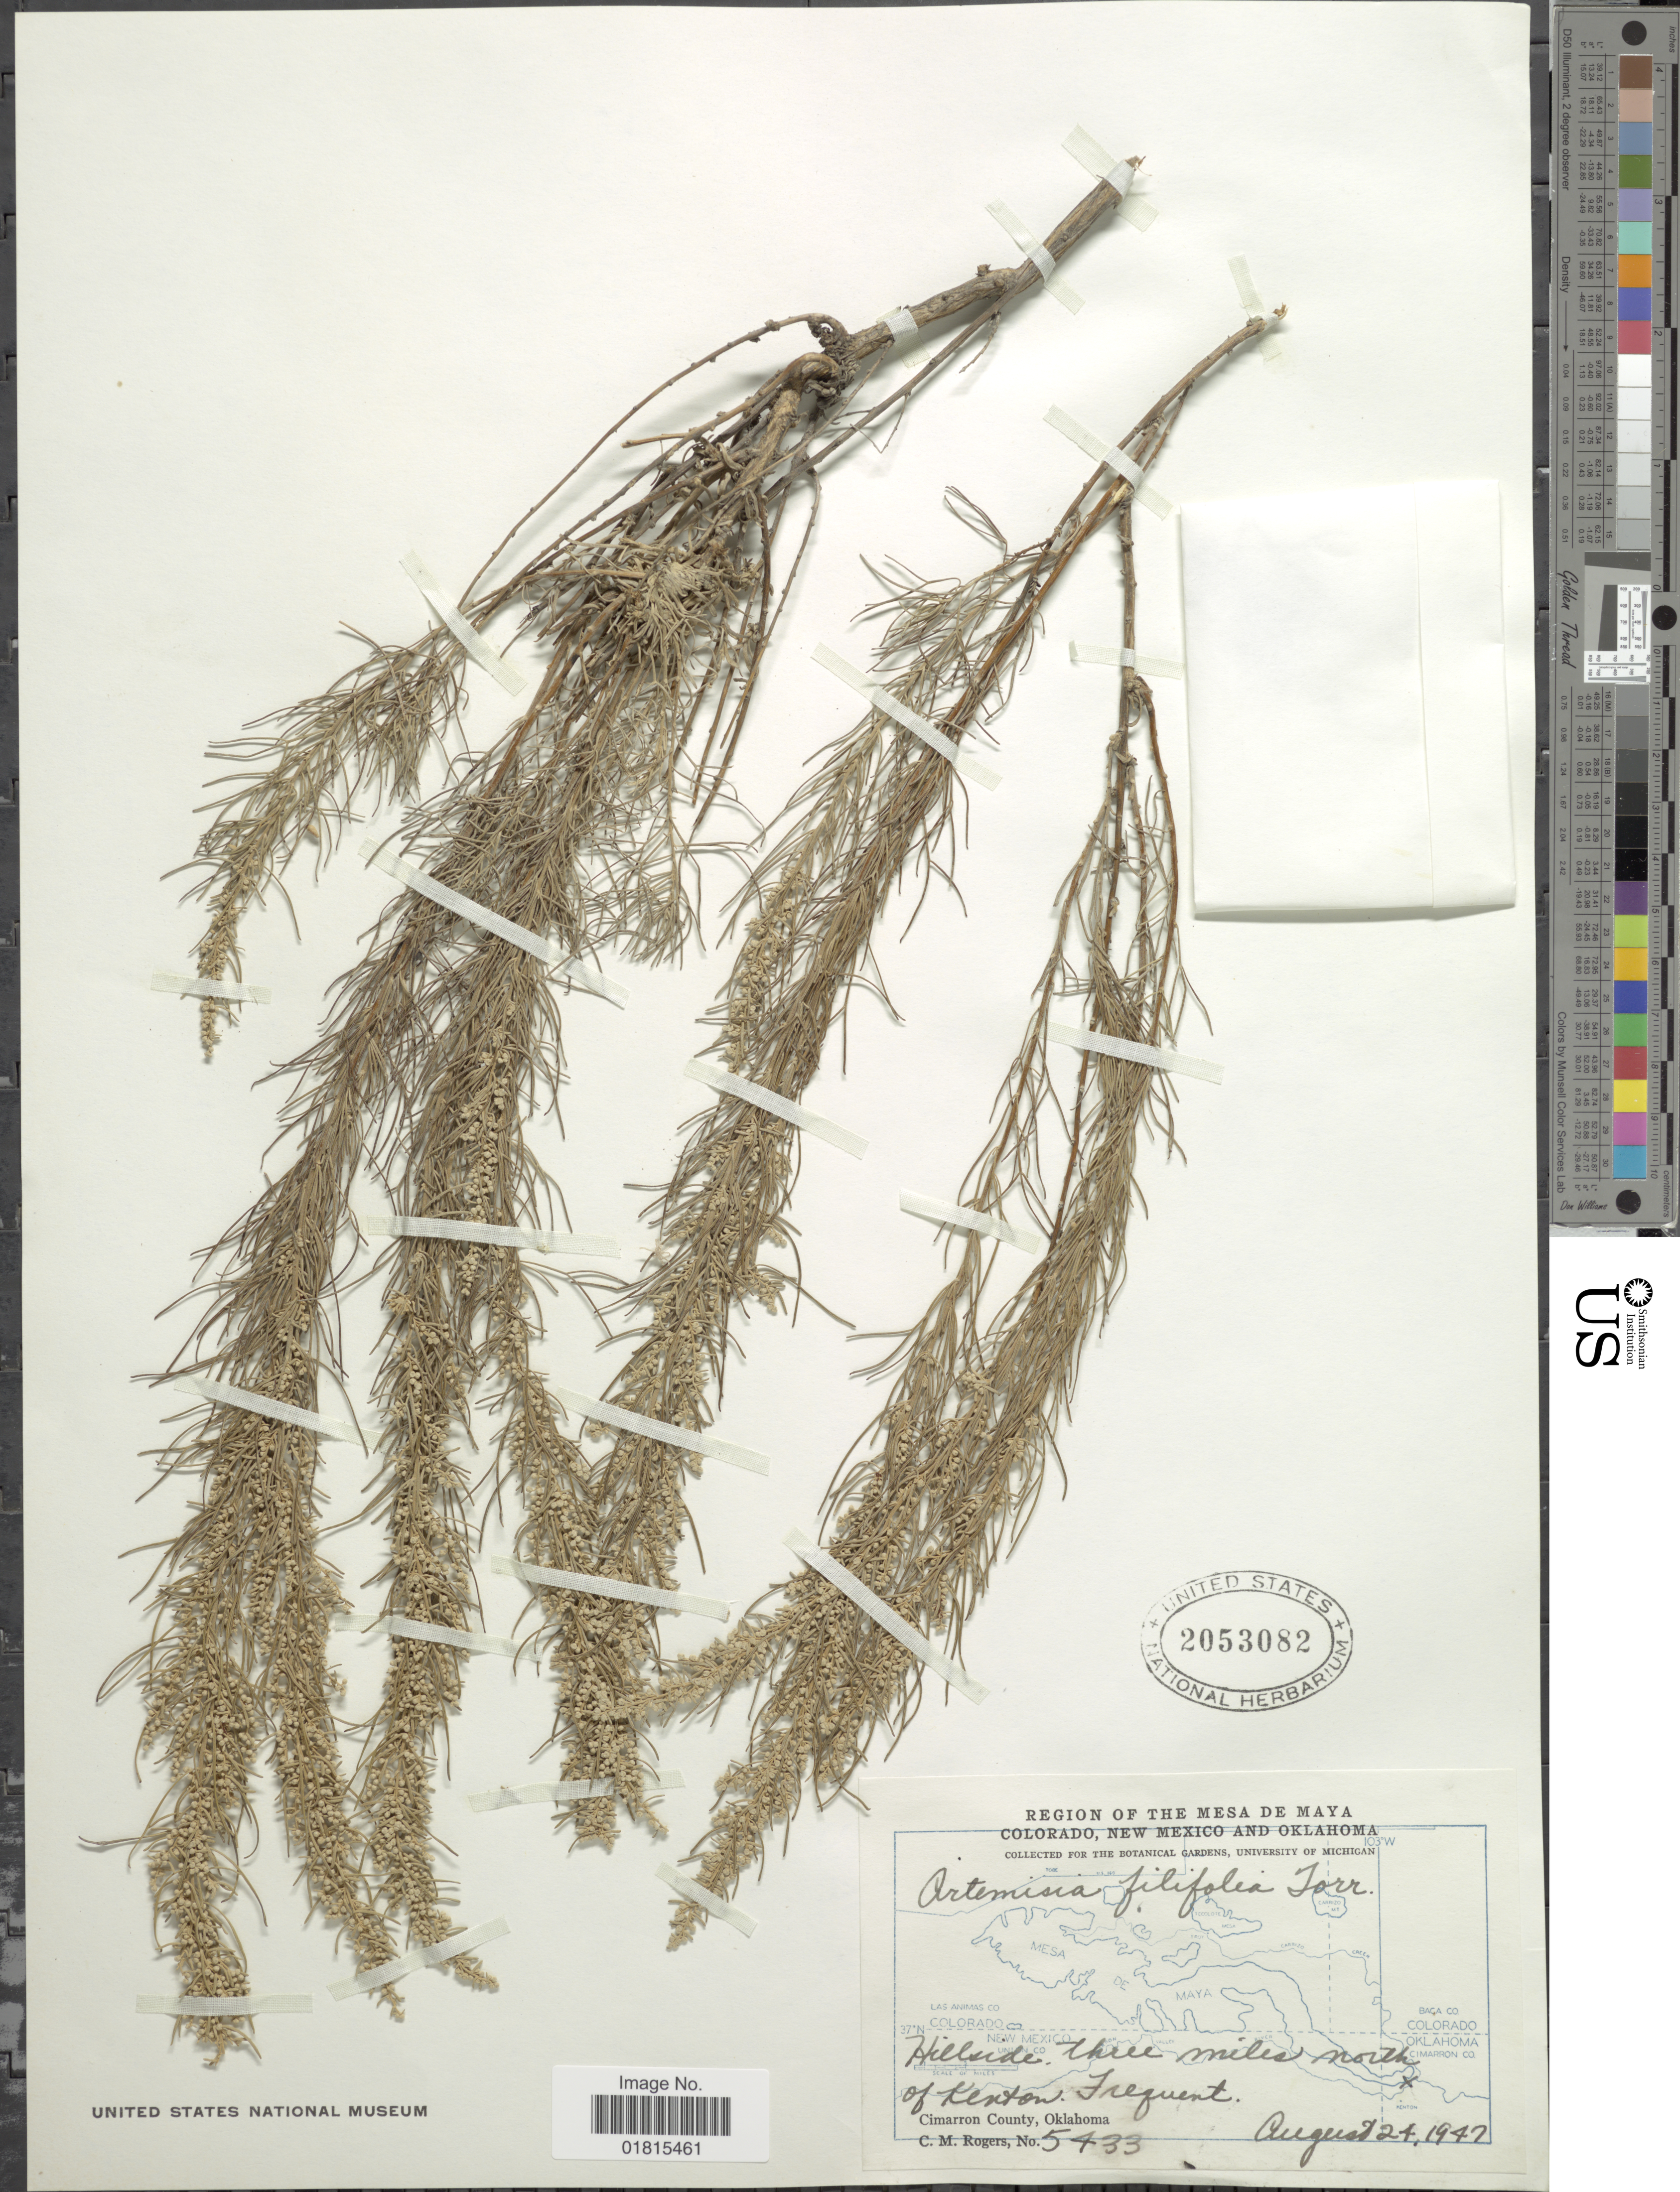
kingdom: Plantae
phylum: Tracheophyta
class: Magnoliopsida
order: Asterales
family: Asteraceae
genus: Artemisia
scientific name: Artemisia filifolia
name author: Torr.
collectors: C. M. Rogers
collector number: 5433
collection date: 1947-08-24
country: United States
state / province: Oklahoma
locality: Region of the Mesa de Maya. Hillside, three miles north of Kenton, Frequent. Cimarron County, Oklahoma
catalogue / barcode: US 2053082